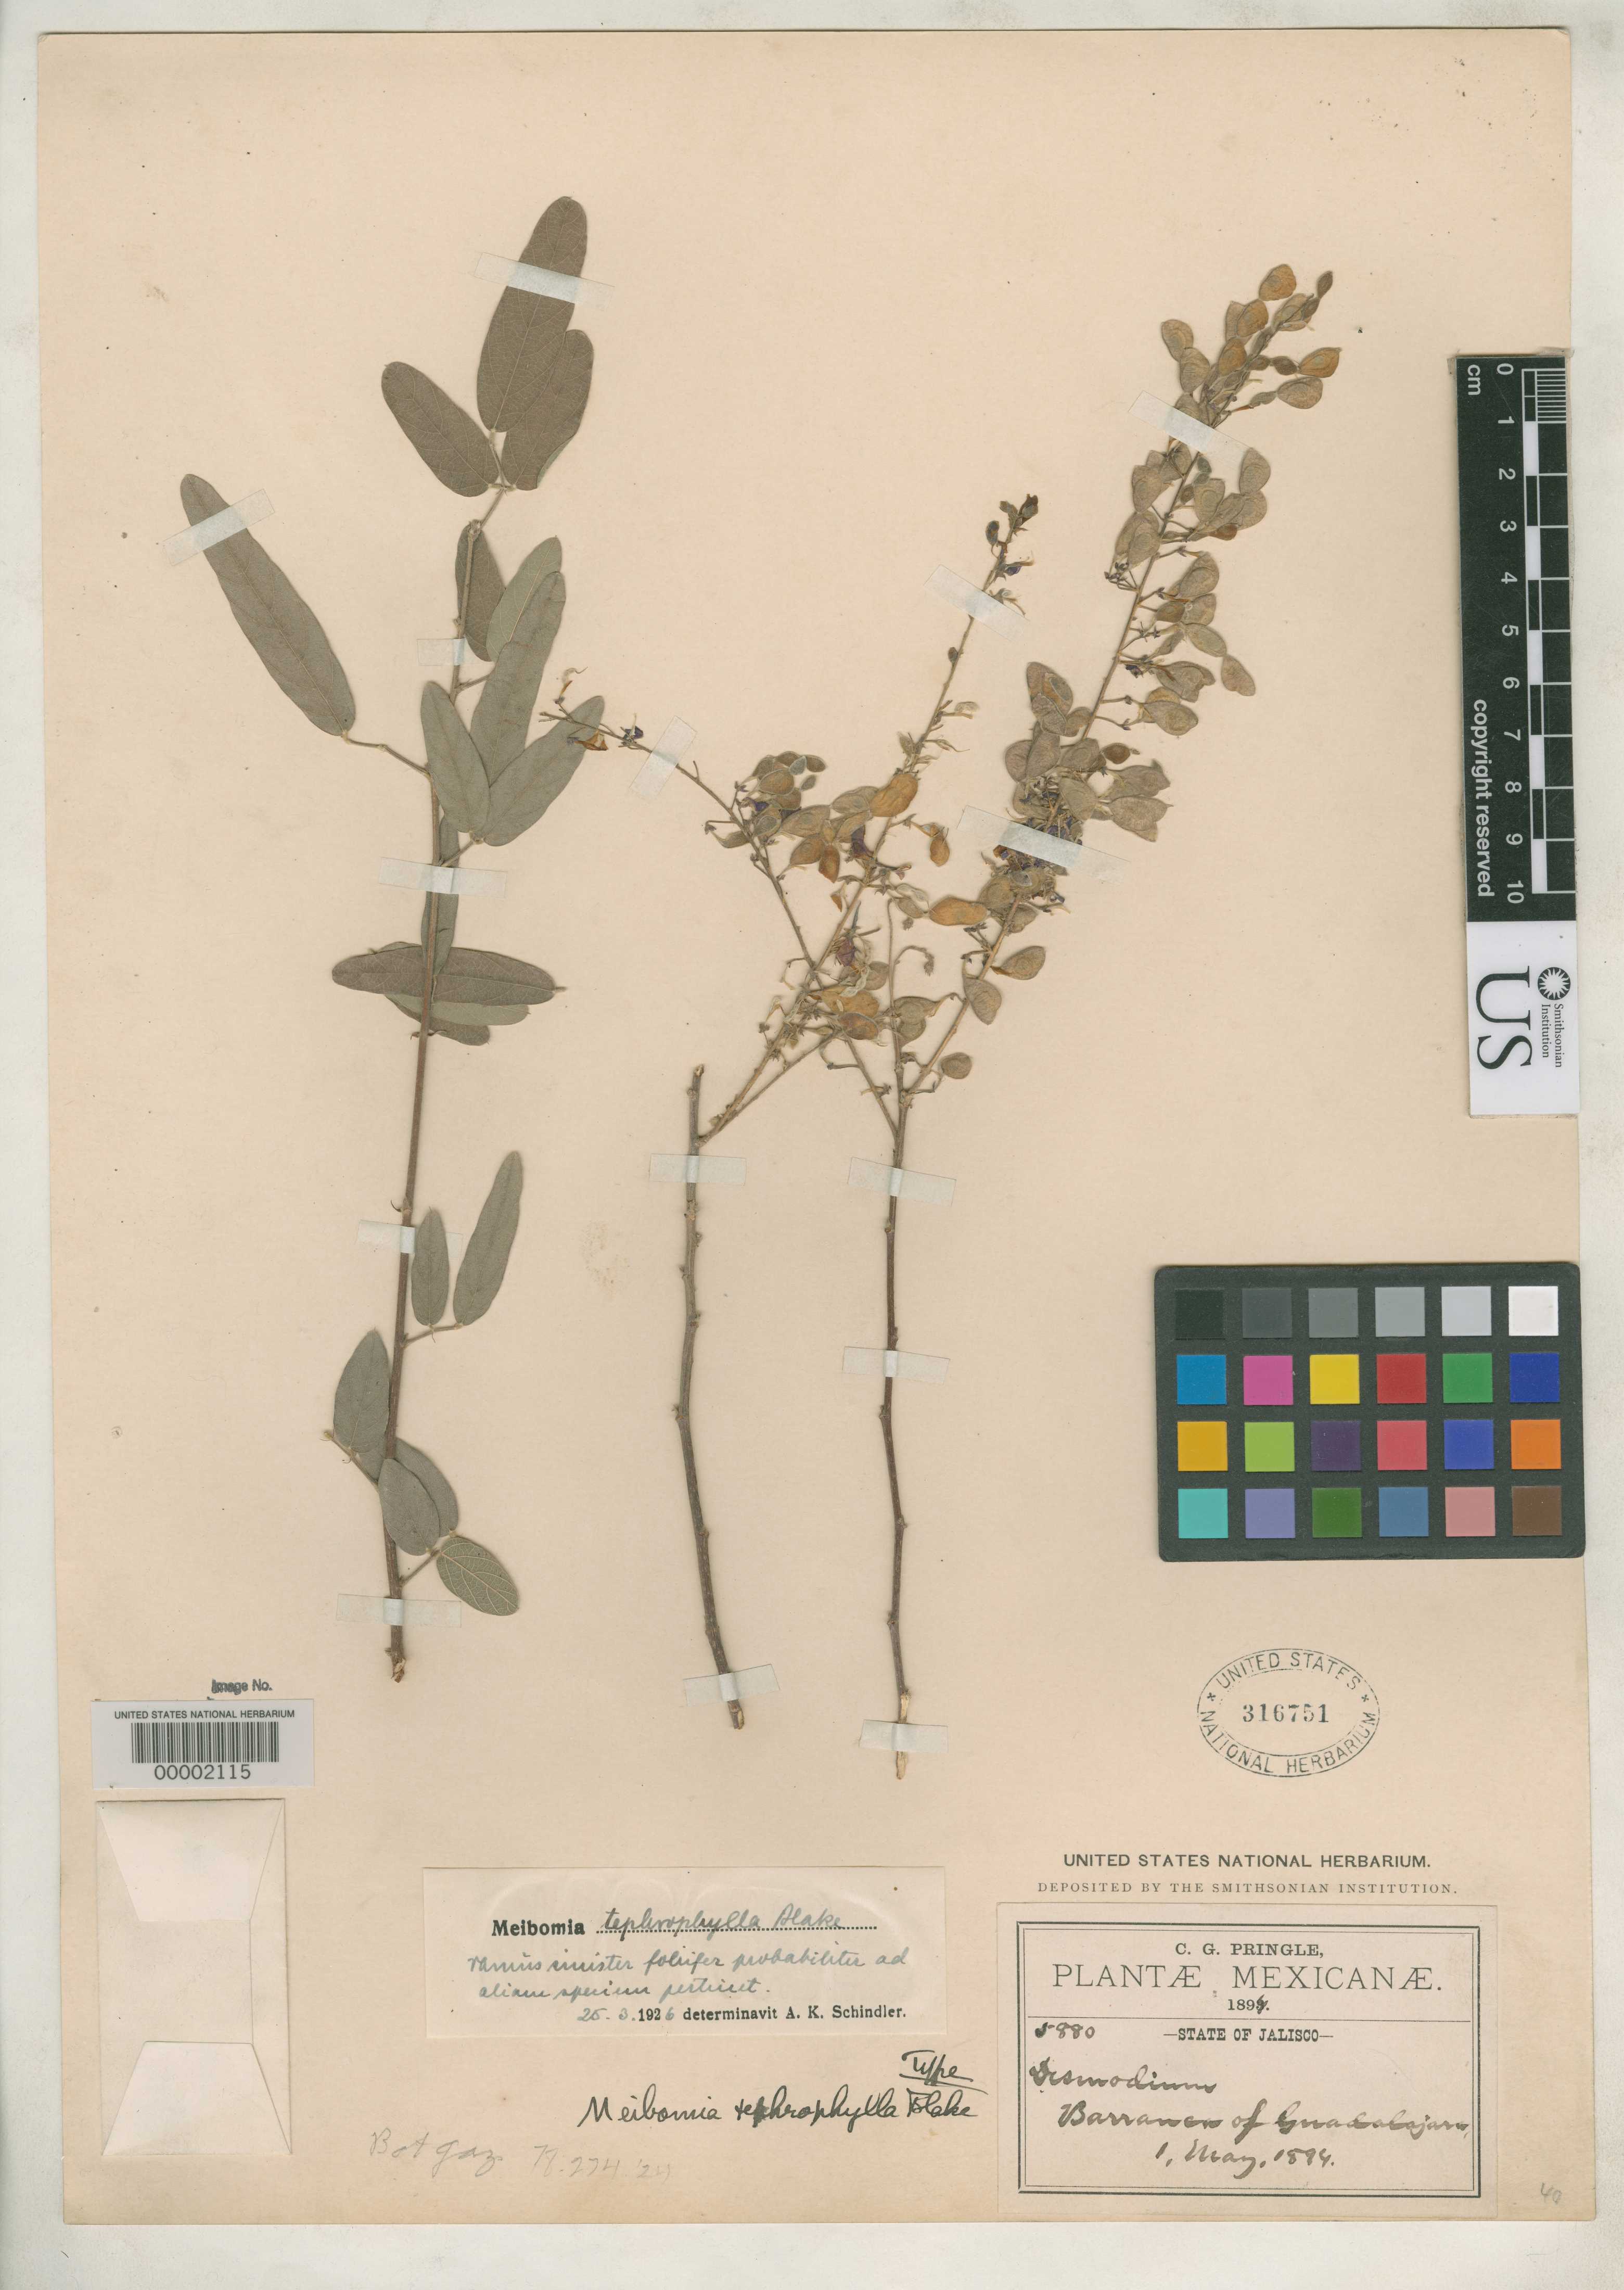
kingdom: Plantae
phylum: Tracheophyta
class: Magnoliopsida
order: Fabales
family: Fabaceae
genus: Meibomia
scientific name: Meibomia tephrophylla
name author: S.F. Blake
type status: Holotype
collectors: C. G. Pringle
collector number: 5880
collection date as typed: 01 May 1894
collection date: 1894-05-01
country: Mexico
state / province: Jalisco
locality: Barranca of Guadalajara.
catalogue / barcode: US 316751